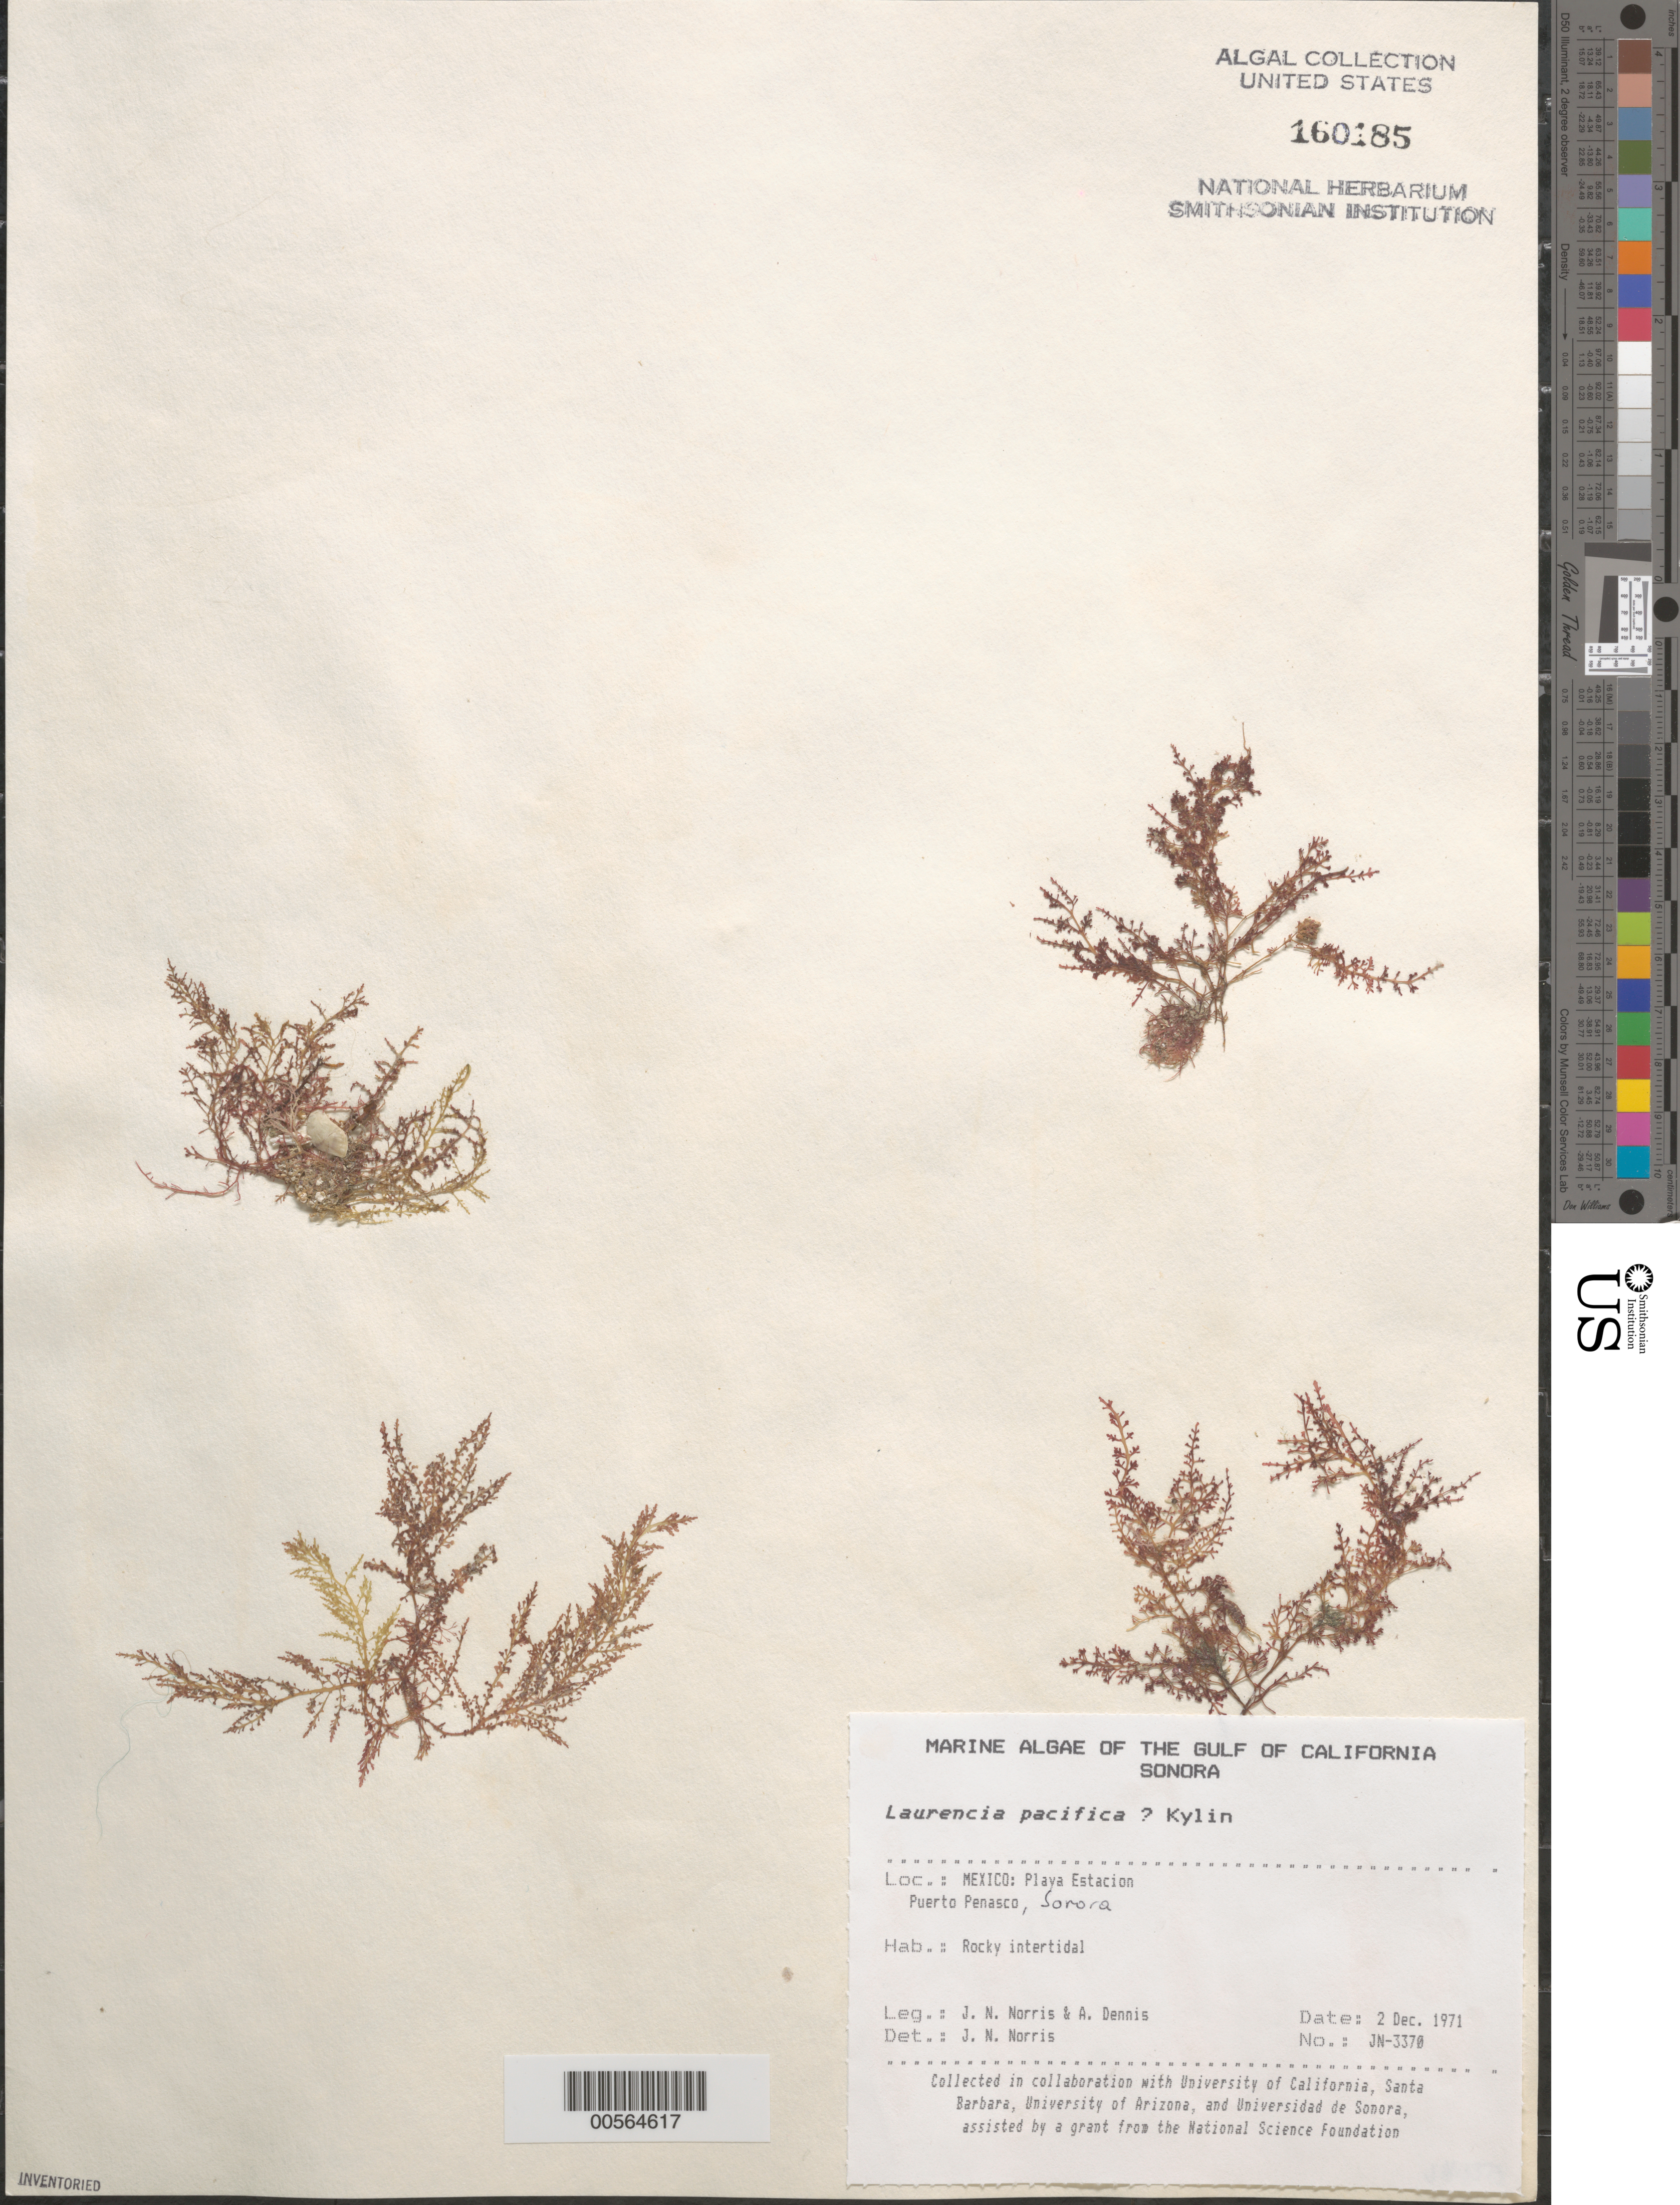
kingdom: Plantae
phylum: Rhodophyta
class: Florideophyceae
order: Ceramiales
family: Rhodomelaceae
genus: Laurencia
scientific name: Laurencia pacifica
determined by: Norris, James N.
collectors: J. N. Norris & A. Dennis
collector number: JN-3370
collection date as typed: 02 Dec 1971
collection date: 1971-12-02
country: Mexico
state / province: Sonora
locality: Playa Estacion, Puerto Penasco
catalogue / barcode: US 160185